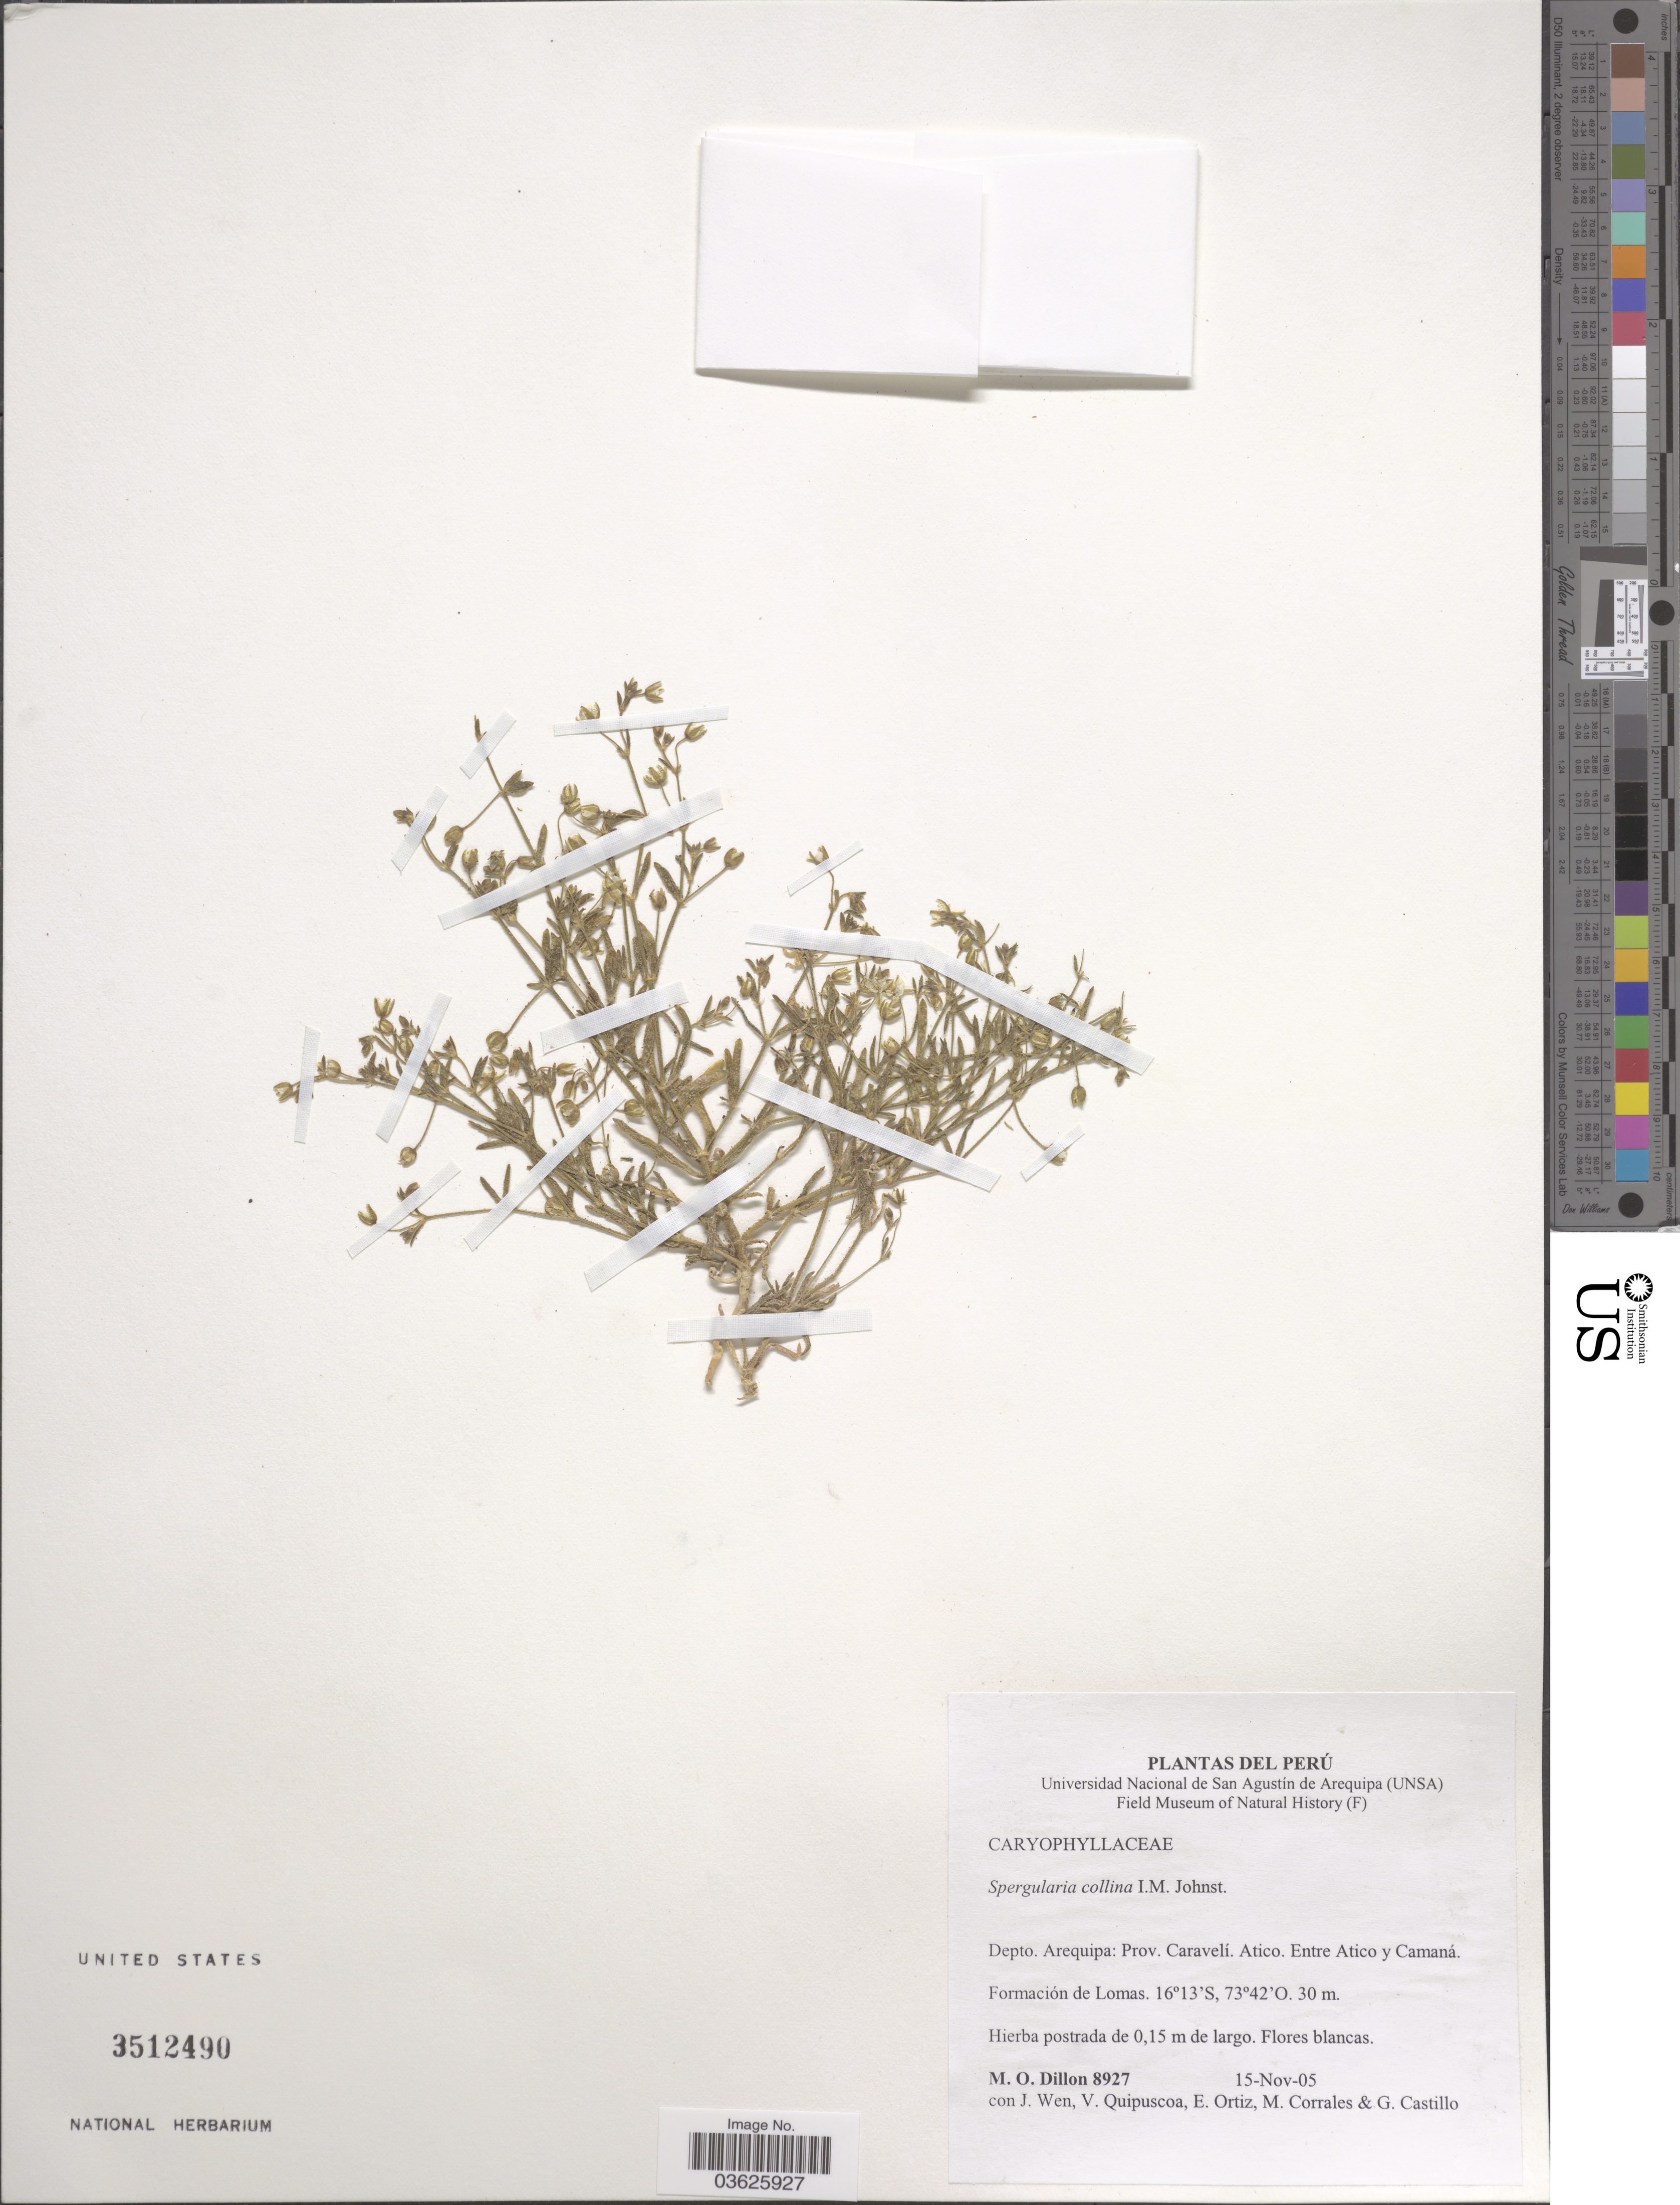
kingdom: Plantae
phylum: Tracheophyta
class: Magnoliopsida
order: Caryophyllales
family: Caryophyllaceae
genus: Spergularia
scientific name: Spergularia collina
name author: I.M. Johnst.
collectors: M. O. Dillon, J. Wen, V. Quipuscoa, E. Ortiz & et al.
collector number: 8927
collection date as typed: Transcribed d/m/y: 15/11/5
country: Peru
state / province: Arequipa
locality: Depto. Arequipa: Prov. Caravelí. Atico. Entre Atico y Camaná.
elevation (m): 30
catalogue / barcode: US 3512490